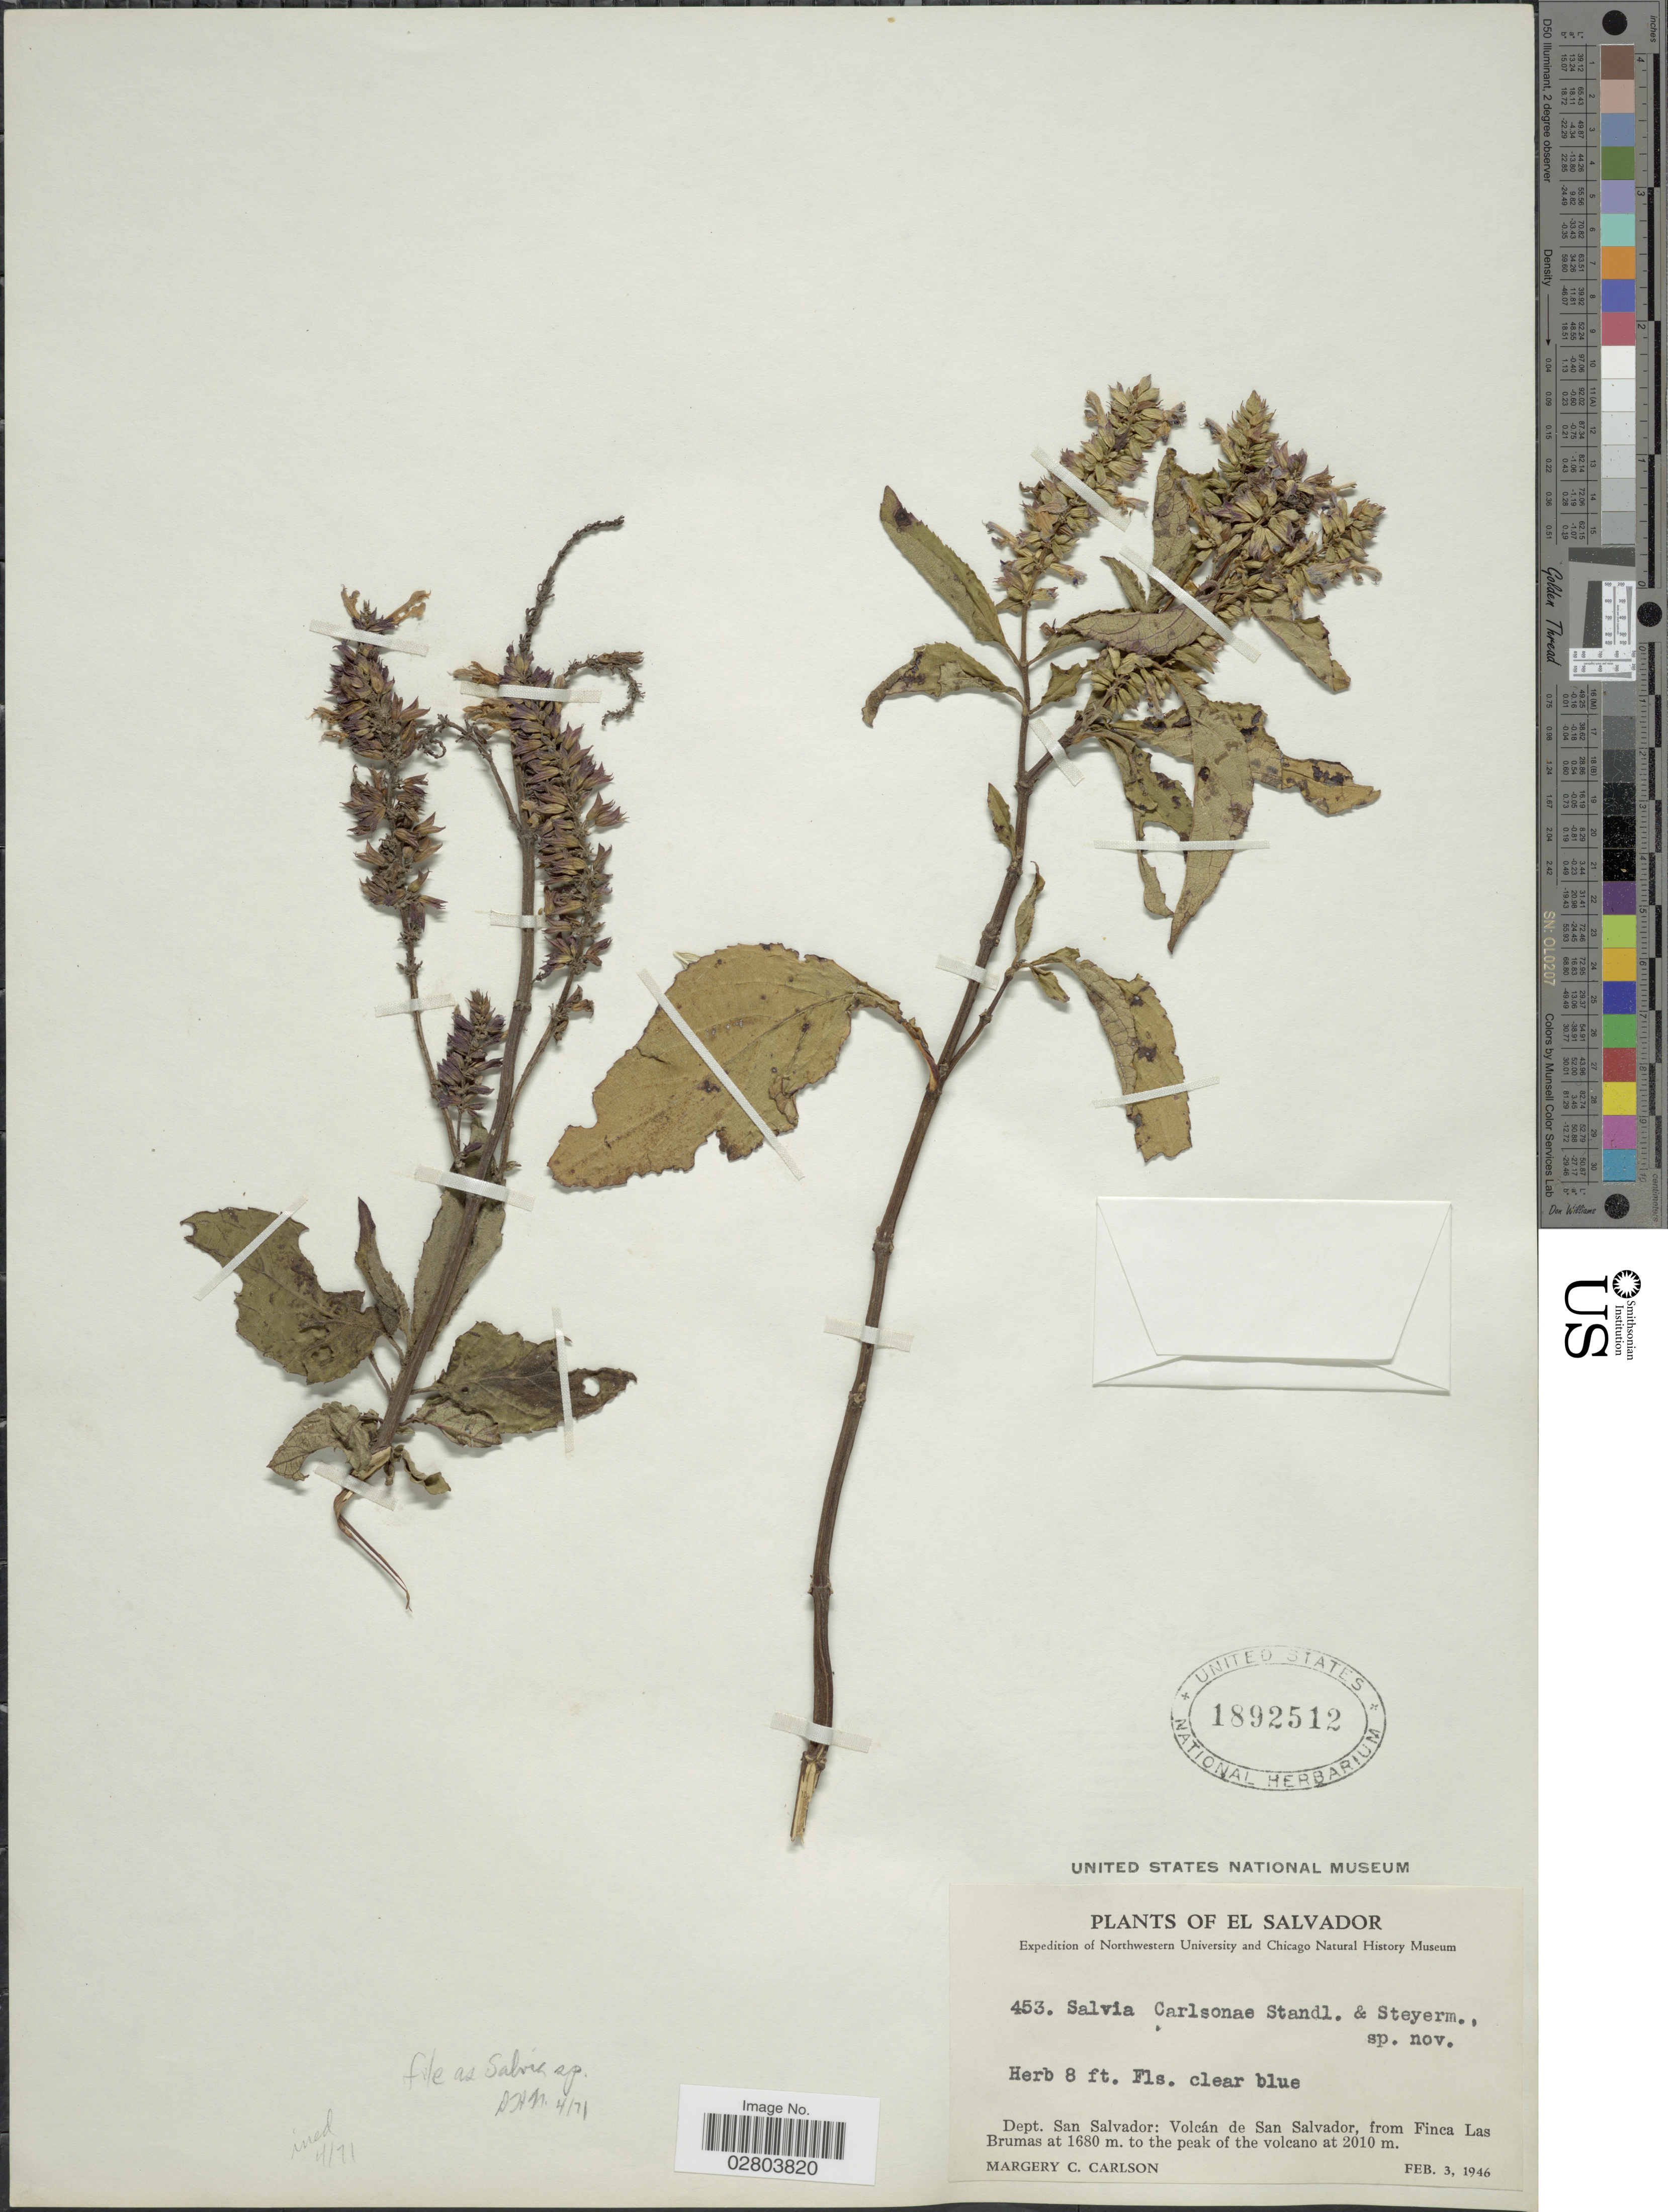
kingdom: Plantae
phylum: Tracheophyta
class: Magnoliopsida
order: Lamiales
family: Lamiaceae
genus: Salvia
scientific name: Salvia sp.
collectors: M. C. Carlson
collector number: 453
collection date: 1946-02-03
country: El Salvador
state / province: San Salvador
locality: Dept. San Salvador: Volcán de San Salvador, from Finca Las Brumas at 168 m. to the peak of the volcano.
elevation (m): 2010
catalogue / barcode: US 1892512